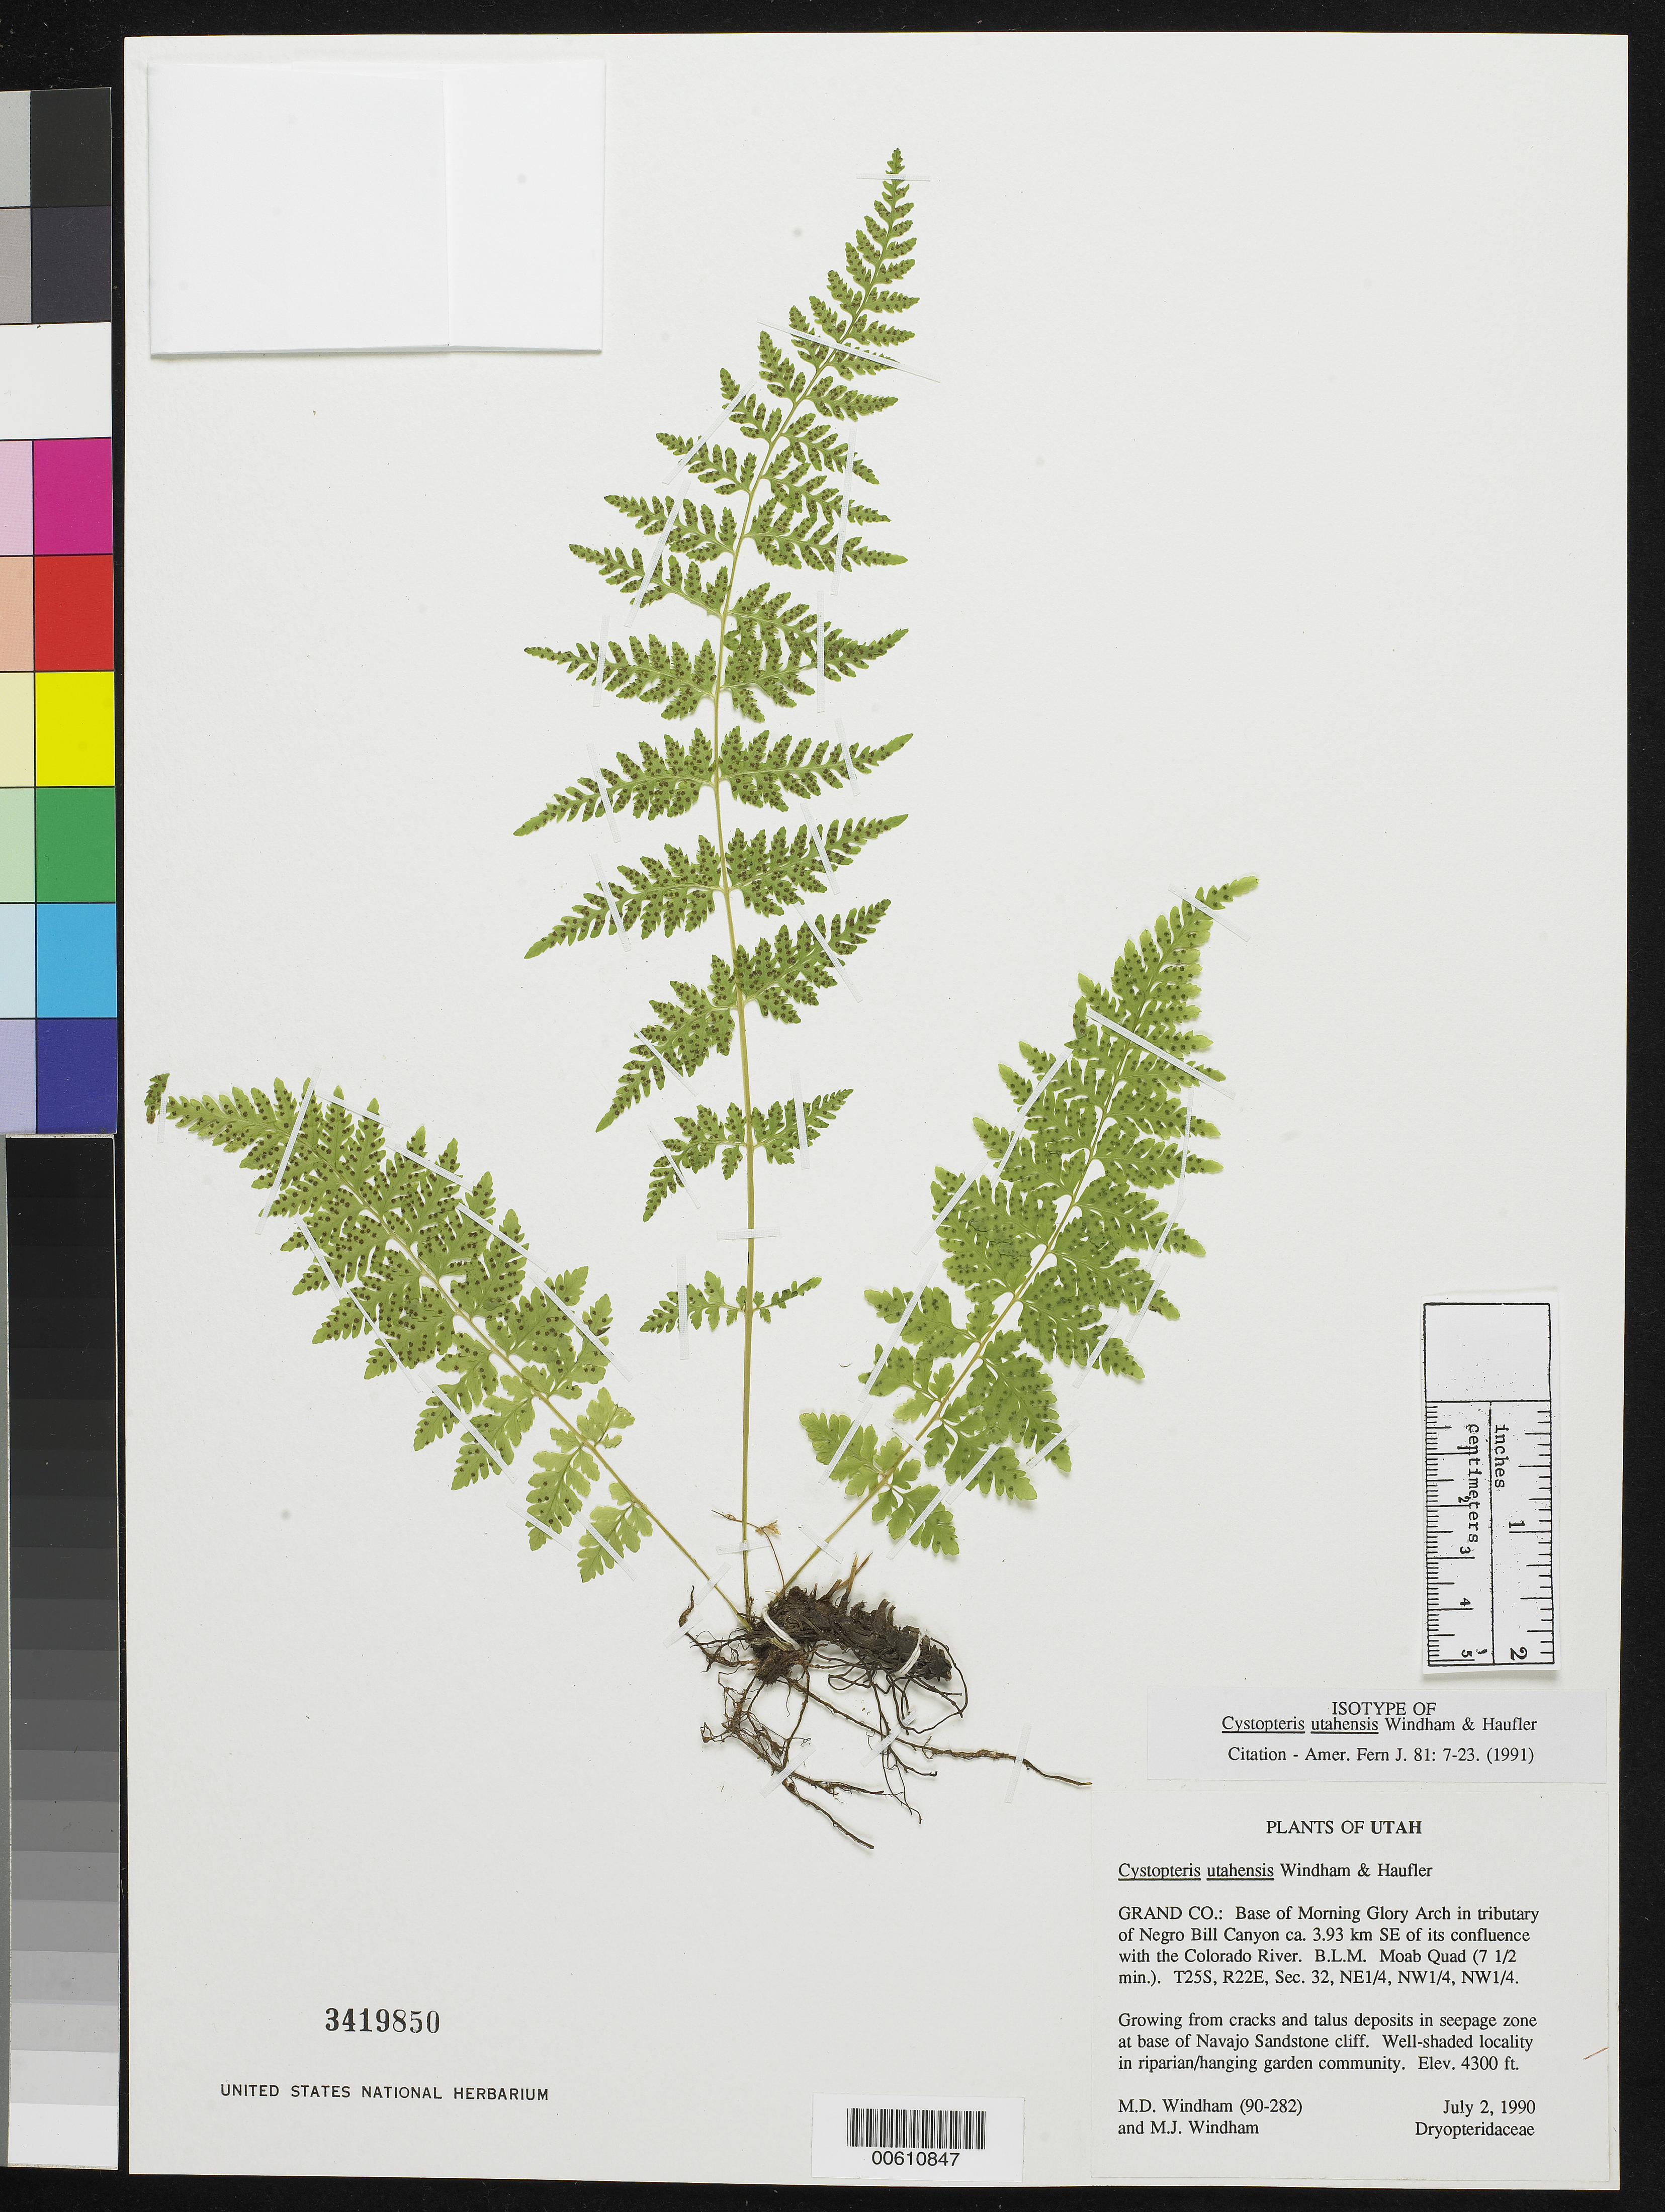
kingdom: Plantae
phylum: Tracheophyta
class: Polypodiopsida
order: Polypodiales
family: Cystopteridaceae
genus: Cystopteris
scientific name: Cystopteris utahensis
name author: Windham & Haufler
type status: Isotype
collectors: M. D. Windham & M. J. Windham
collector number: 90-282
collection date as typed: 02 Jul 1990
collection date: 1990-07-02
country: United States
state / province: Utah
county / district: Grand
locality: Base of Morning Glory Arch in tributary of Negro Bill Canyon.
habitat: in cracks and talus deeposits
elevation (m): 1311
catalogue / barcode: US 3419850